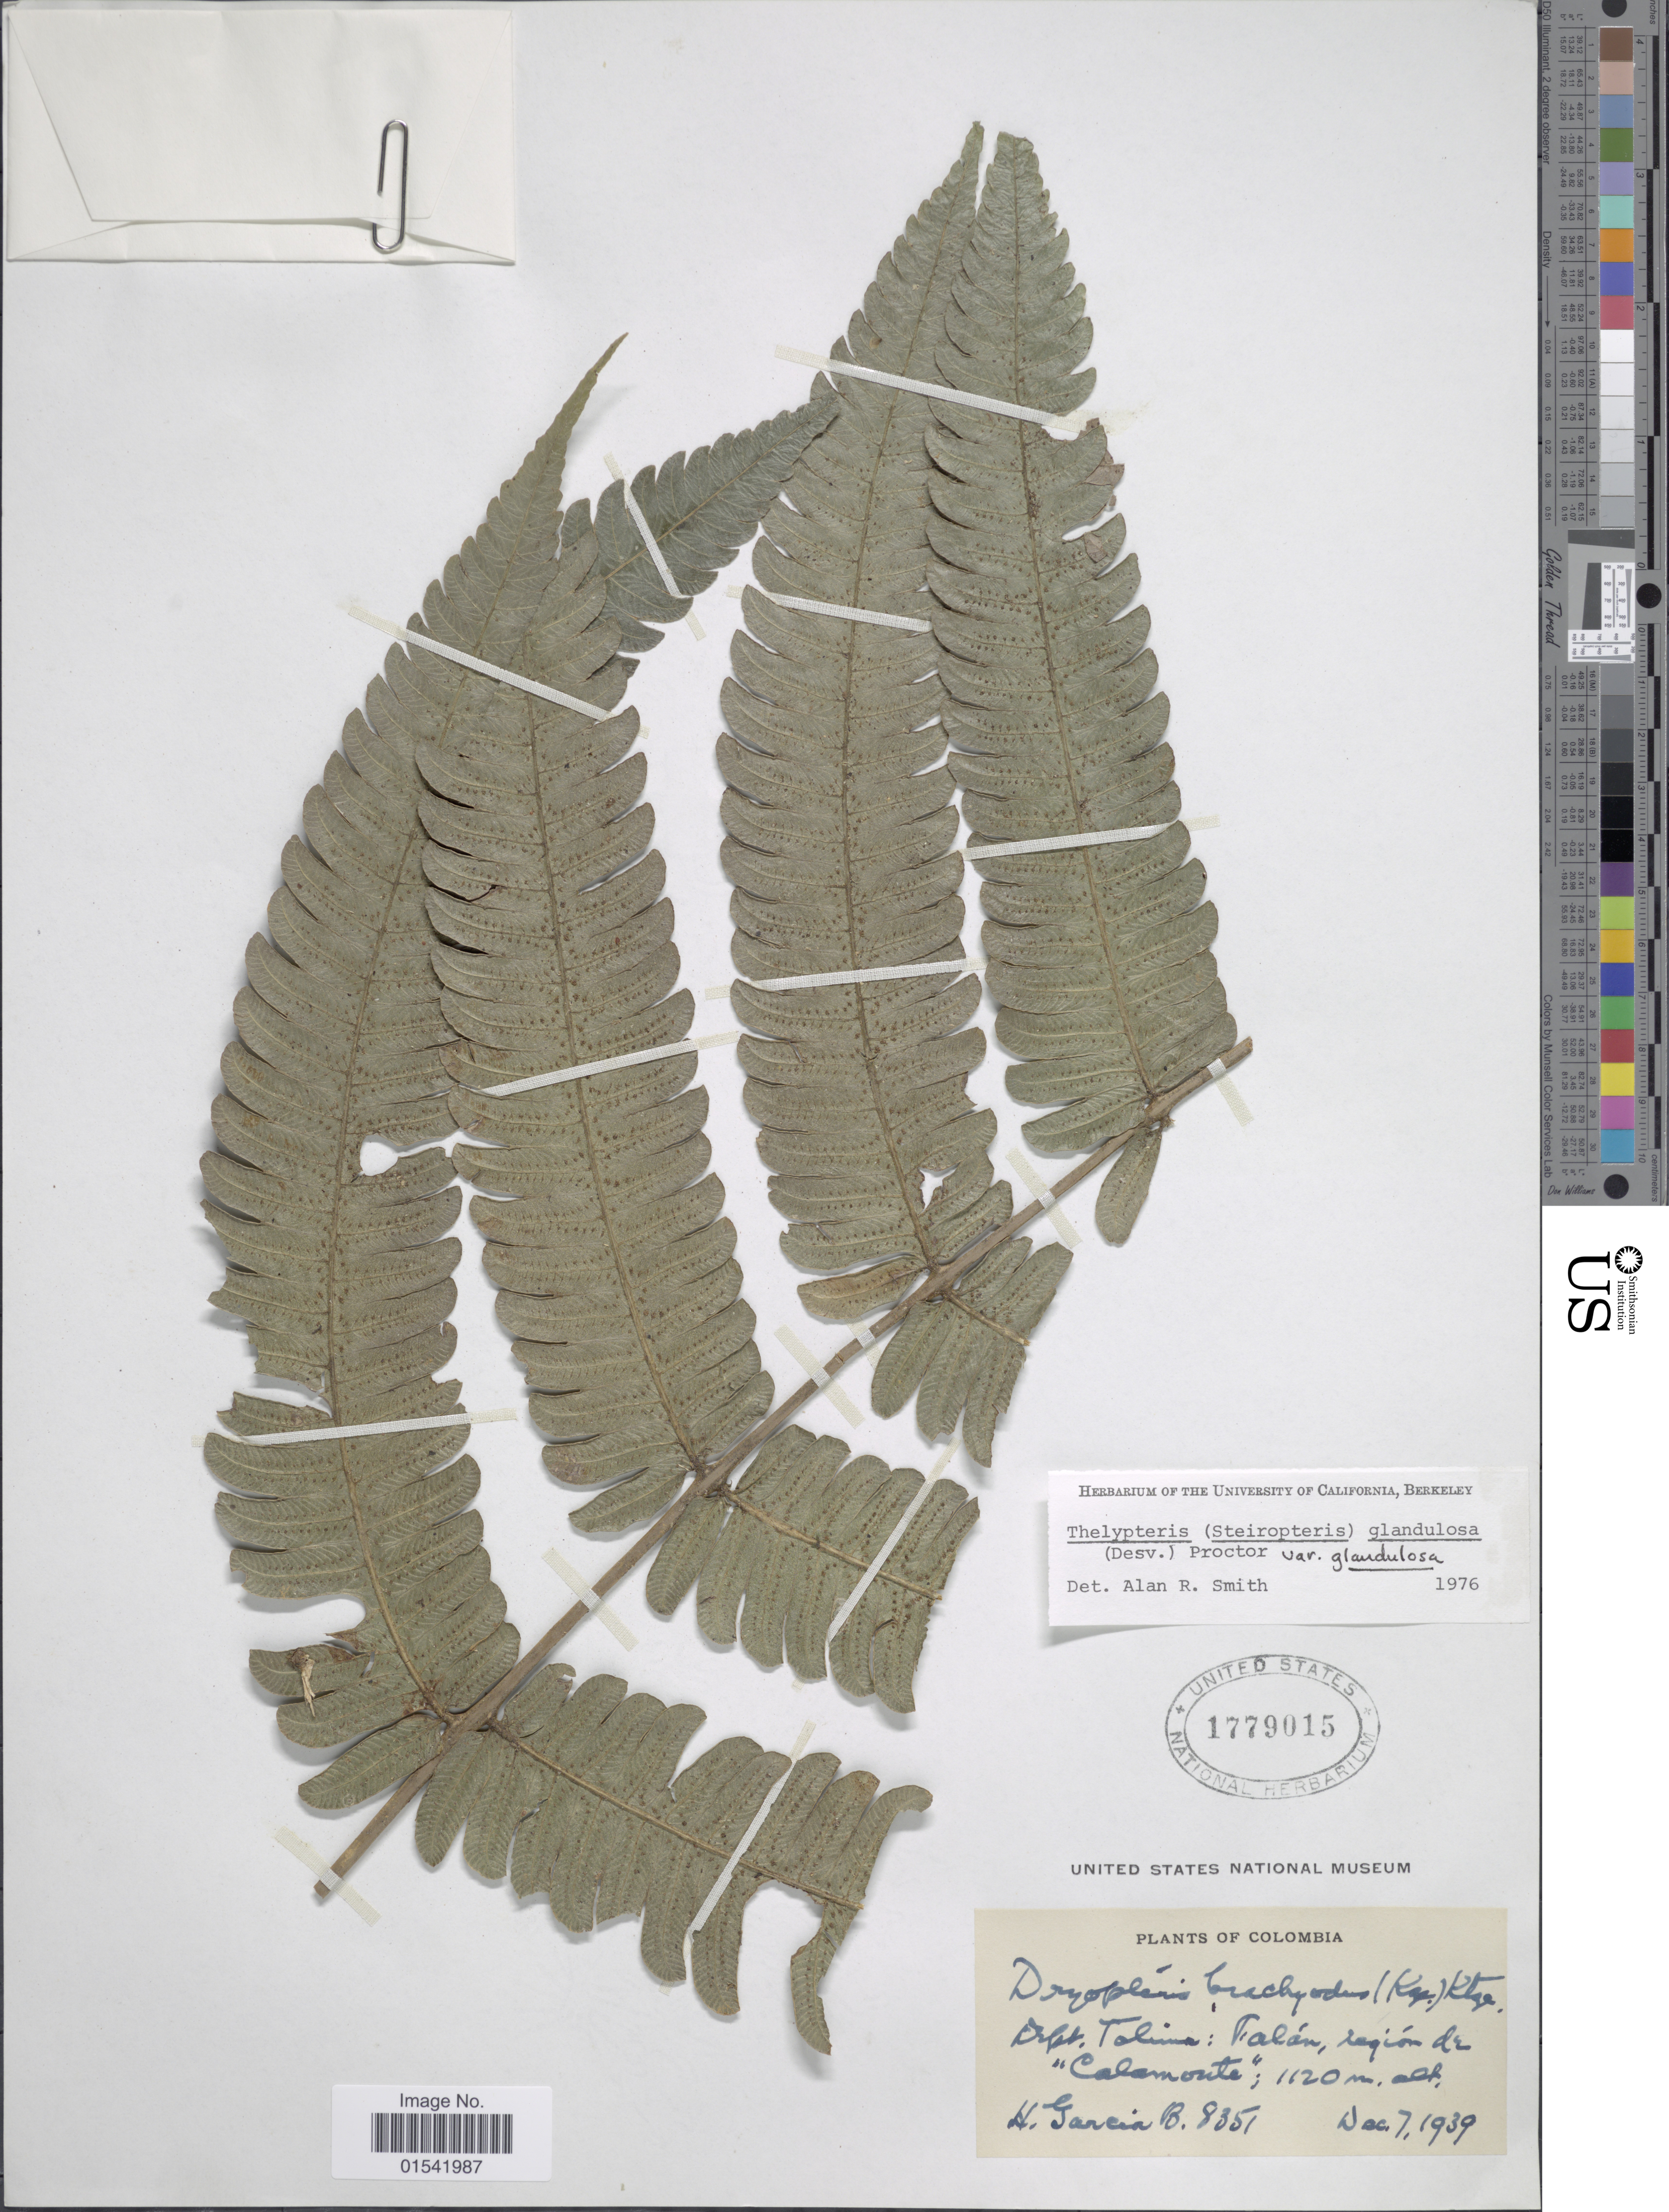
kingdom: Plantae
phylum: Tracheophyta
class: Polypodiopsida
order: Polypodiales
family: Thelypteridaceae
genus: Steiropteris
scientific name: Steiropteris glandulosa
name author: (Hook. f.) Pic. Serm.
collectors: H. García Barriga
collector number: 8351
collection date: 1939-12-07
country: Colombia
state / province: Tolima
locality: Falán, región de "Calamonte"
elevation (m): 1120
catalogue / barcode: US 1779015